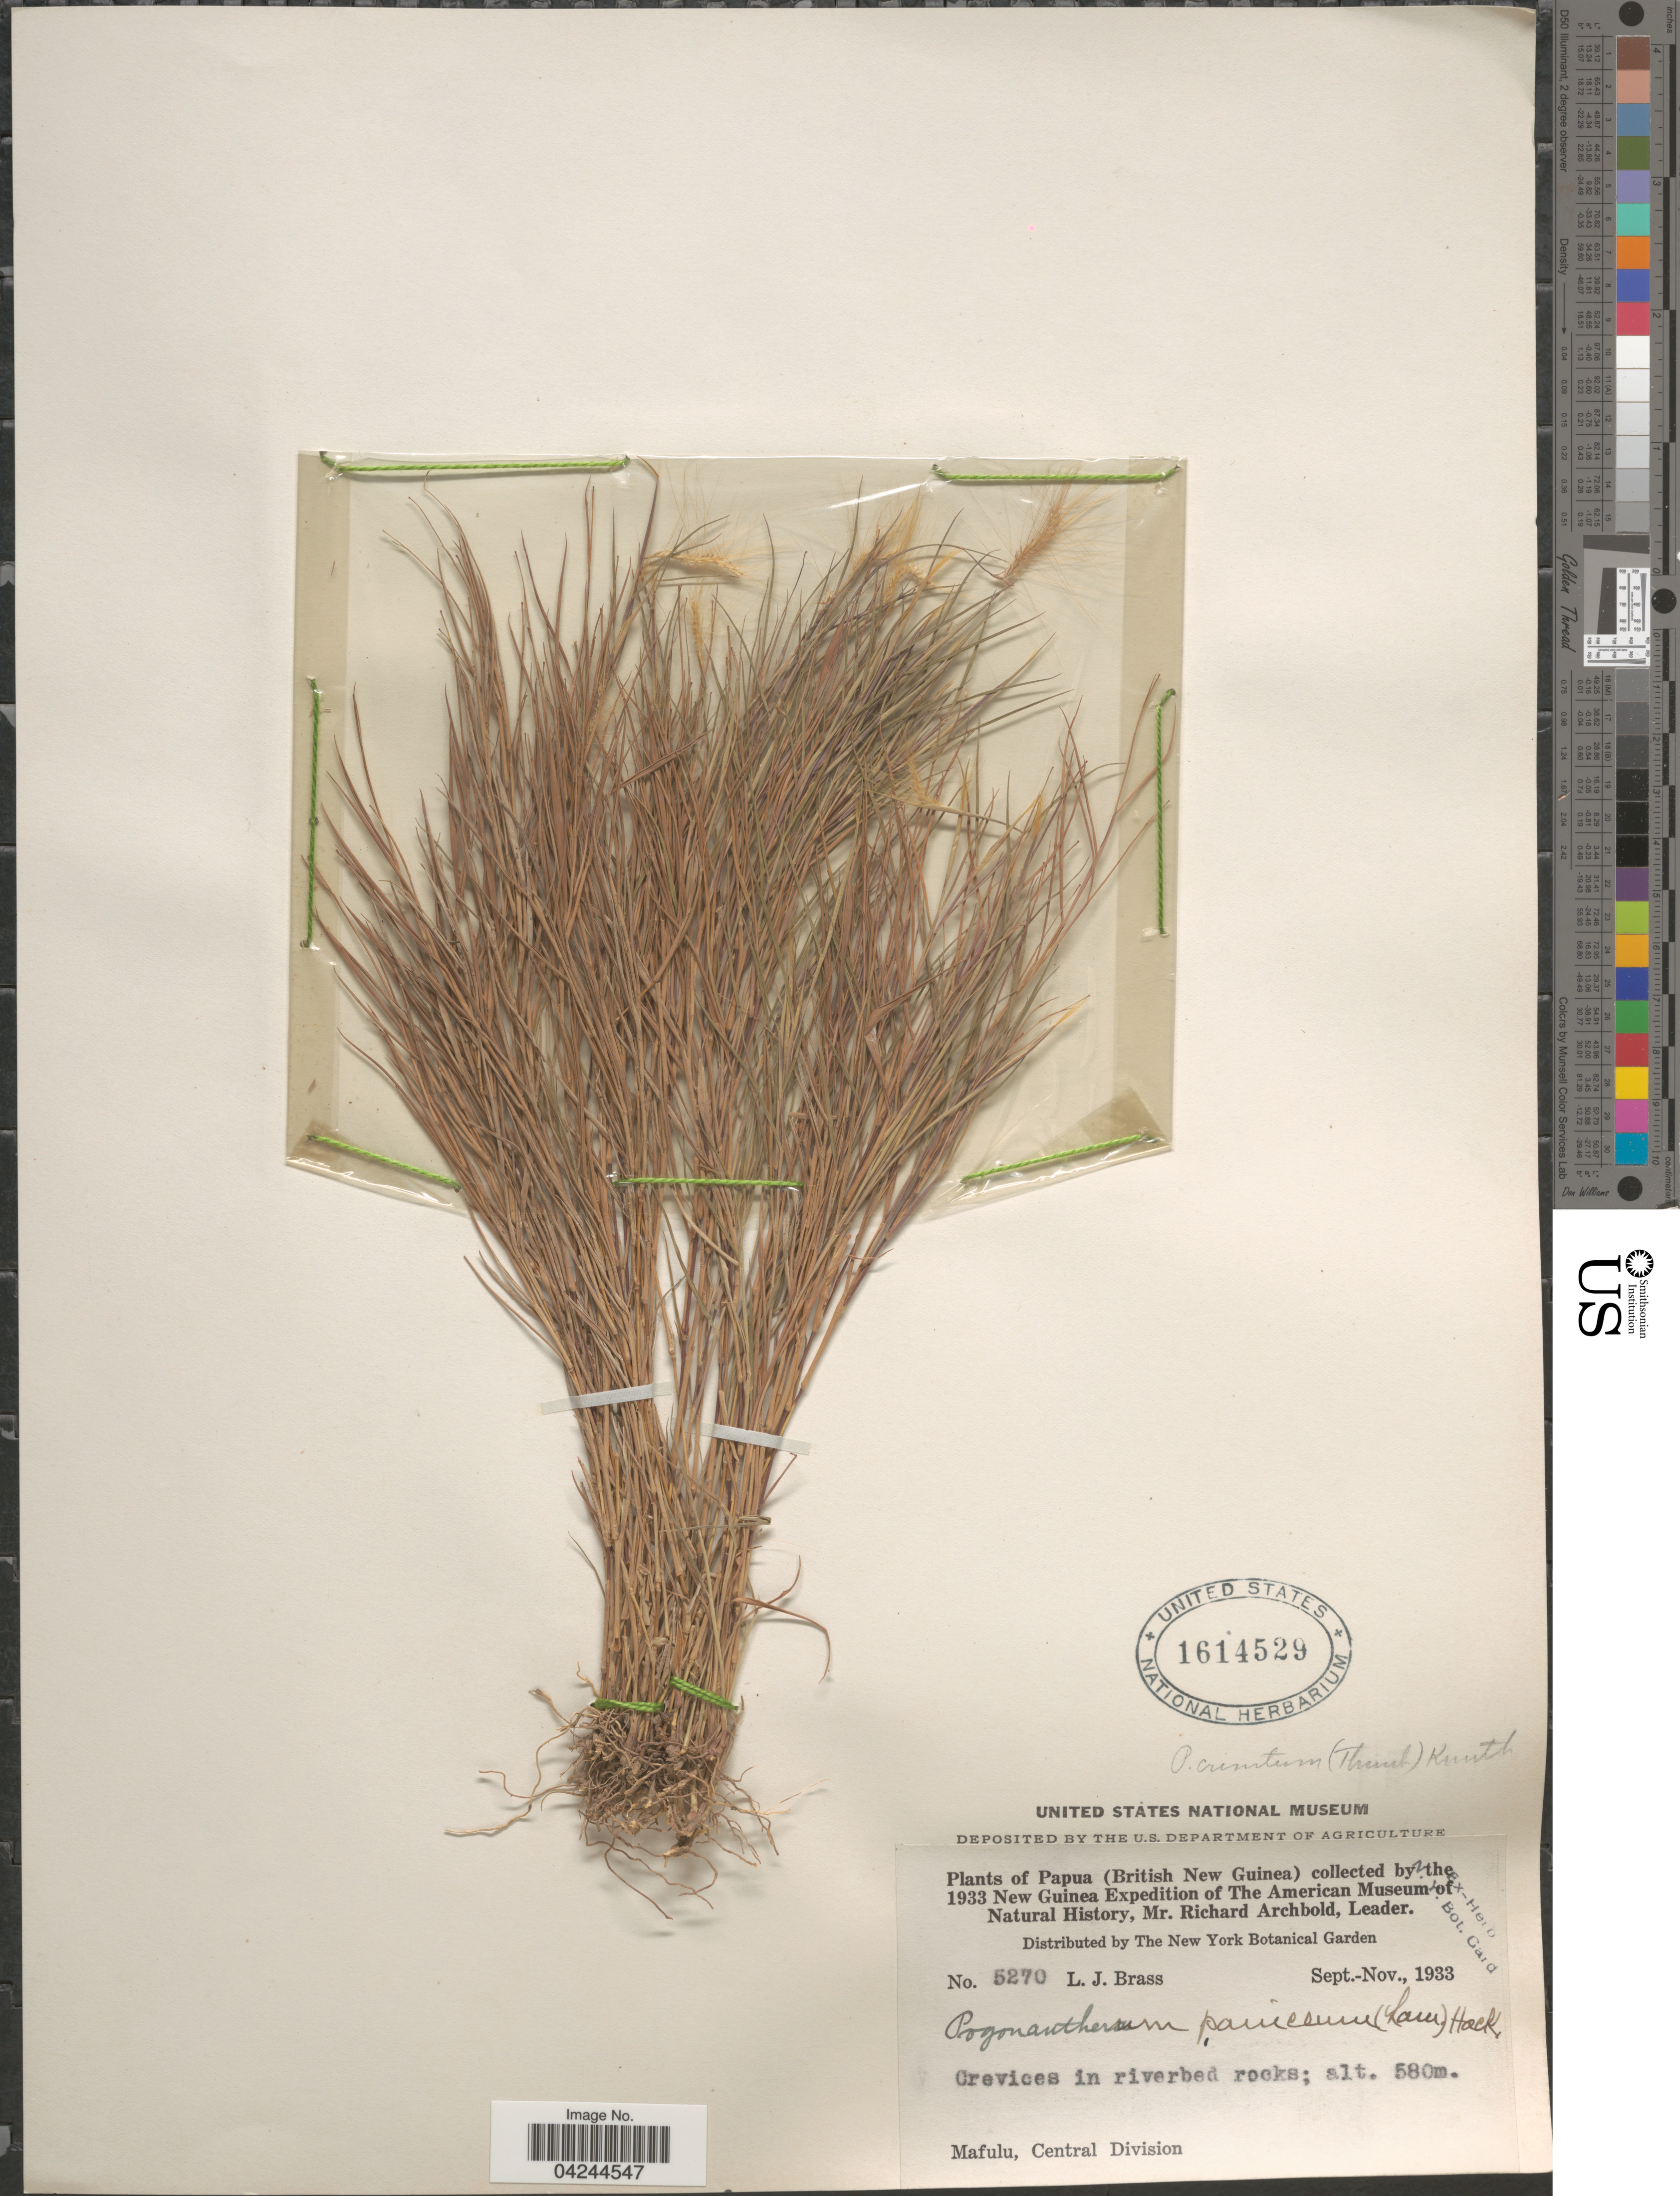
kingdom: Plantae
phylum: Tracheophyta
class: Liliopsida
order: Poales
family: Poaceae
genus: Pogonatherum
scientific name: Pogonatherum crinitum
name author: (Thunb.) Kunth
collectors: L. J. Brass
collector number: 5270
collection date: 1933-09/1933-11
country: Papua New Guinea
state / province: Central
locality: Papua (British New Guinea). 1933 New Guinea Expedition of The American Museum of Natural History. Mafulu, Central Division.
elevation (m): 580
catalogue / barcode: US 1614529